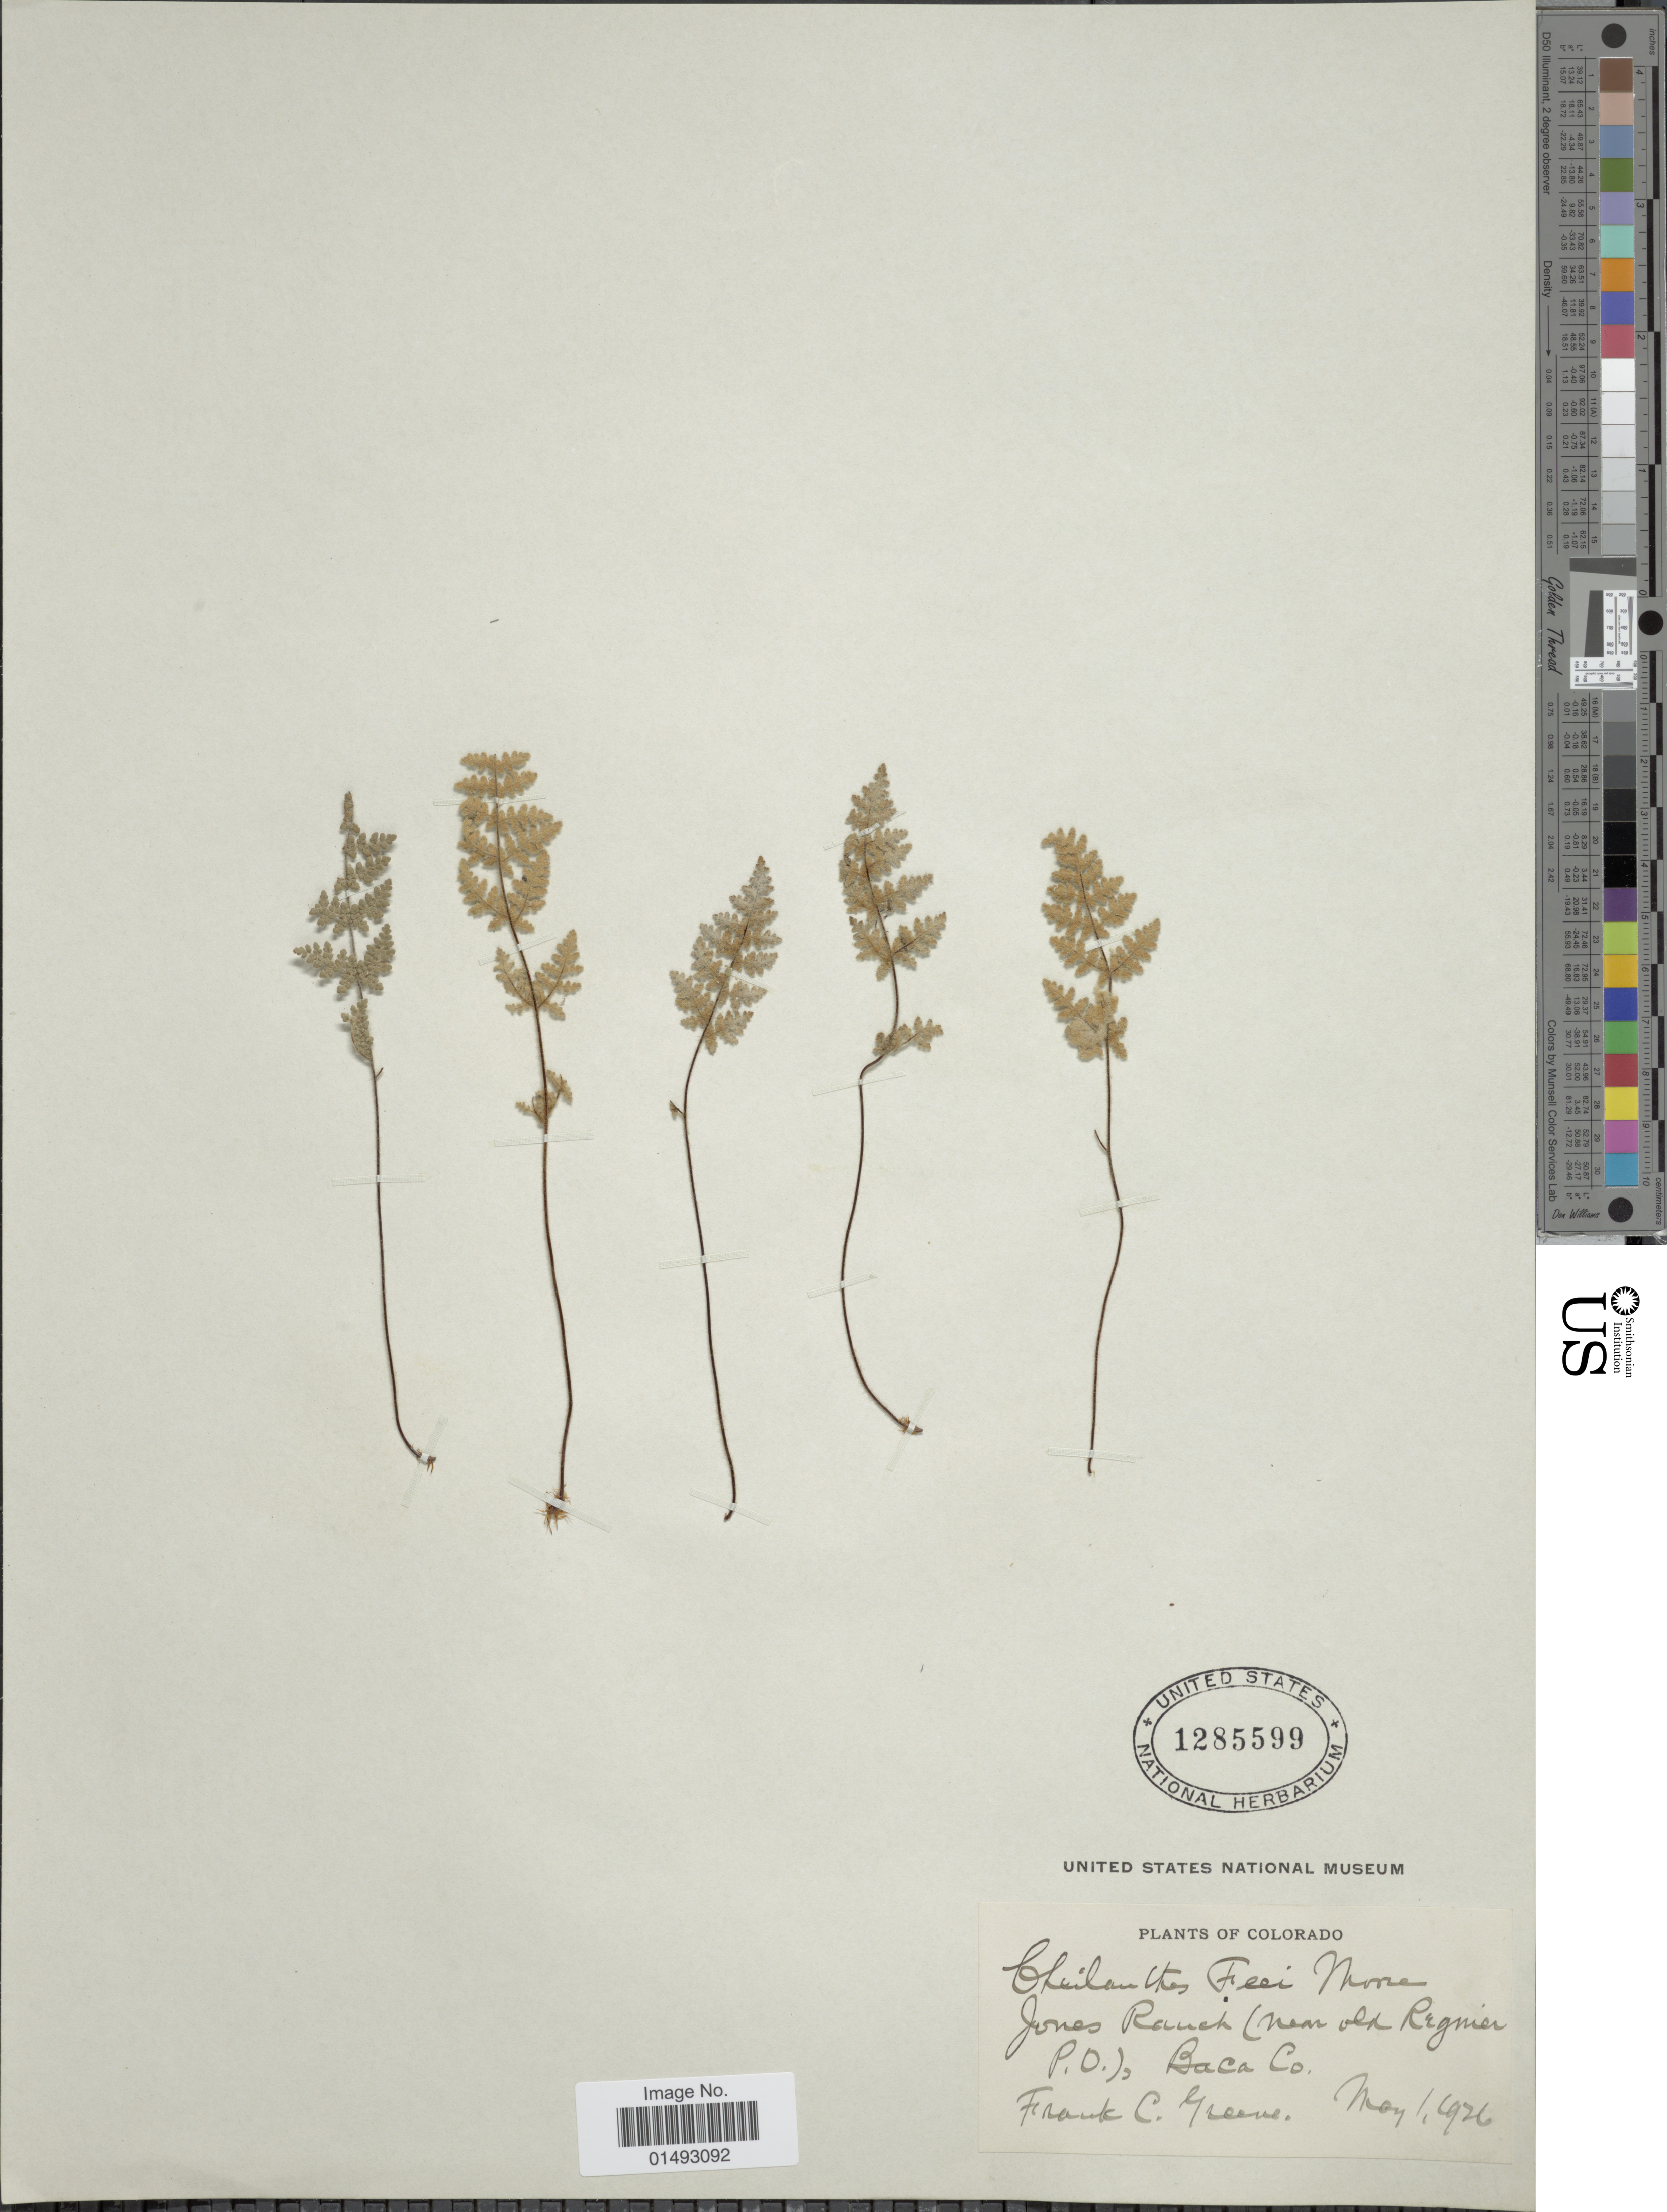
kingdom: Plantae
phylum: Tracheophyta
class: Polypodiopsida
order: Polypodiales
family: Pteridaceae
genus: Myriopteris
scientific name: Myriopteris gracilis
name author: Fée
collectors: F. C. Greene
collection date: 1926-05-01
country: United States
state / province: Colorado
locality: Jones racnh (near old Regnier P.O.), Baca Co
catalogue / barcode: US 1285599